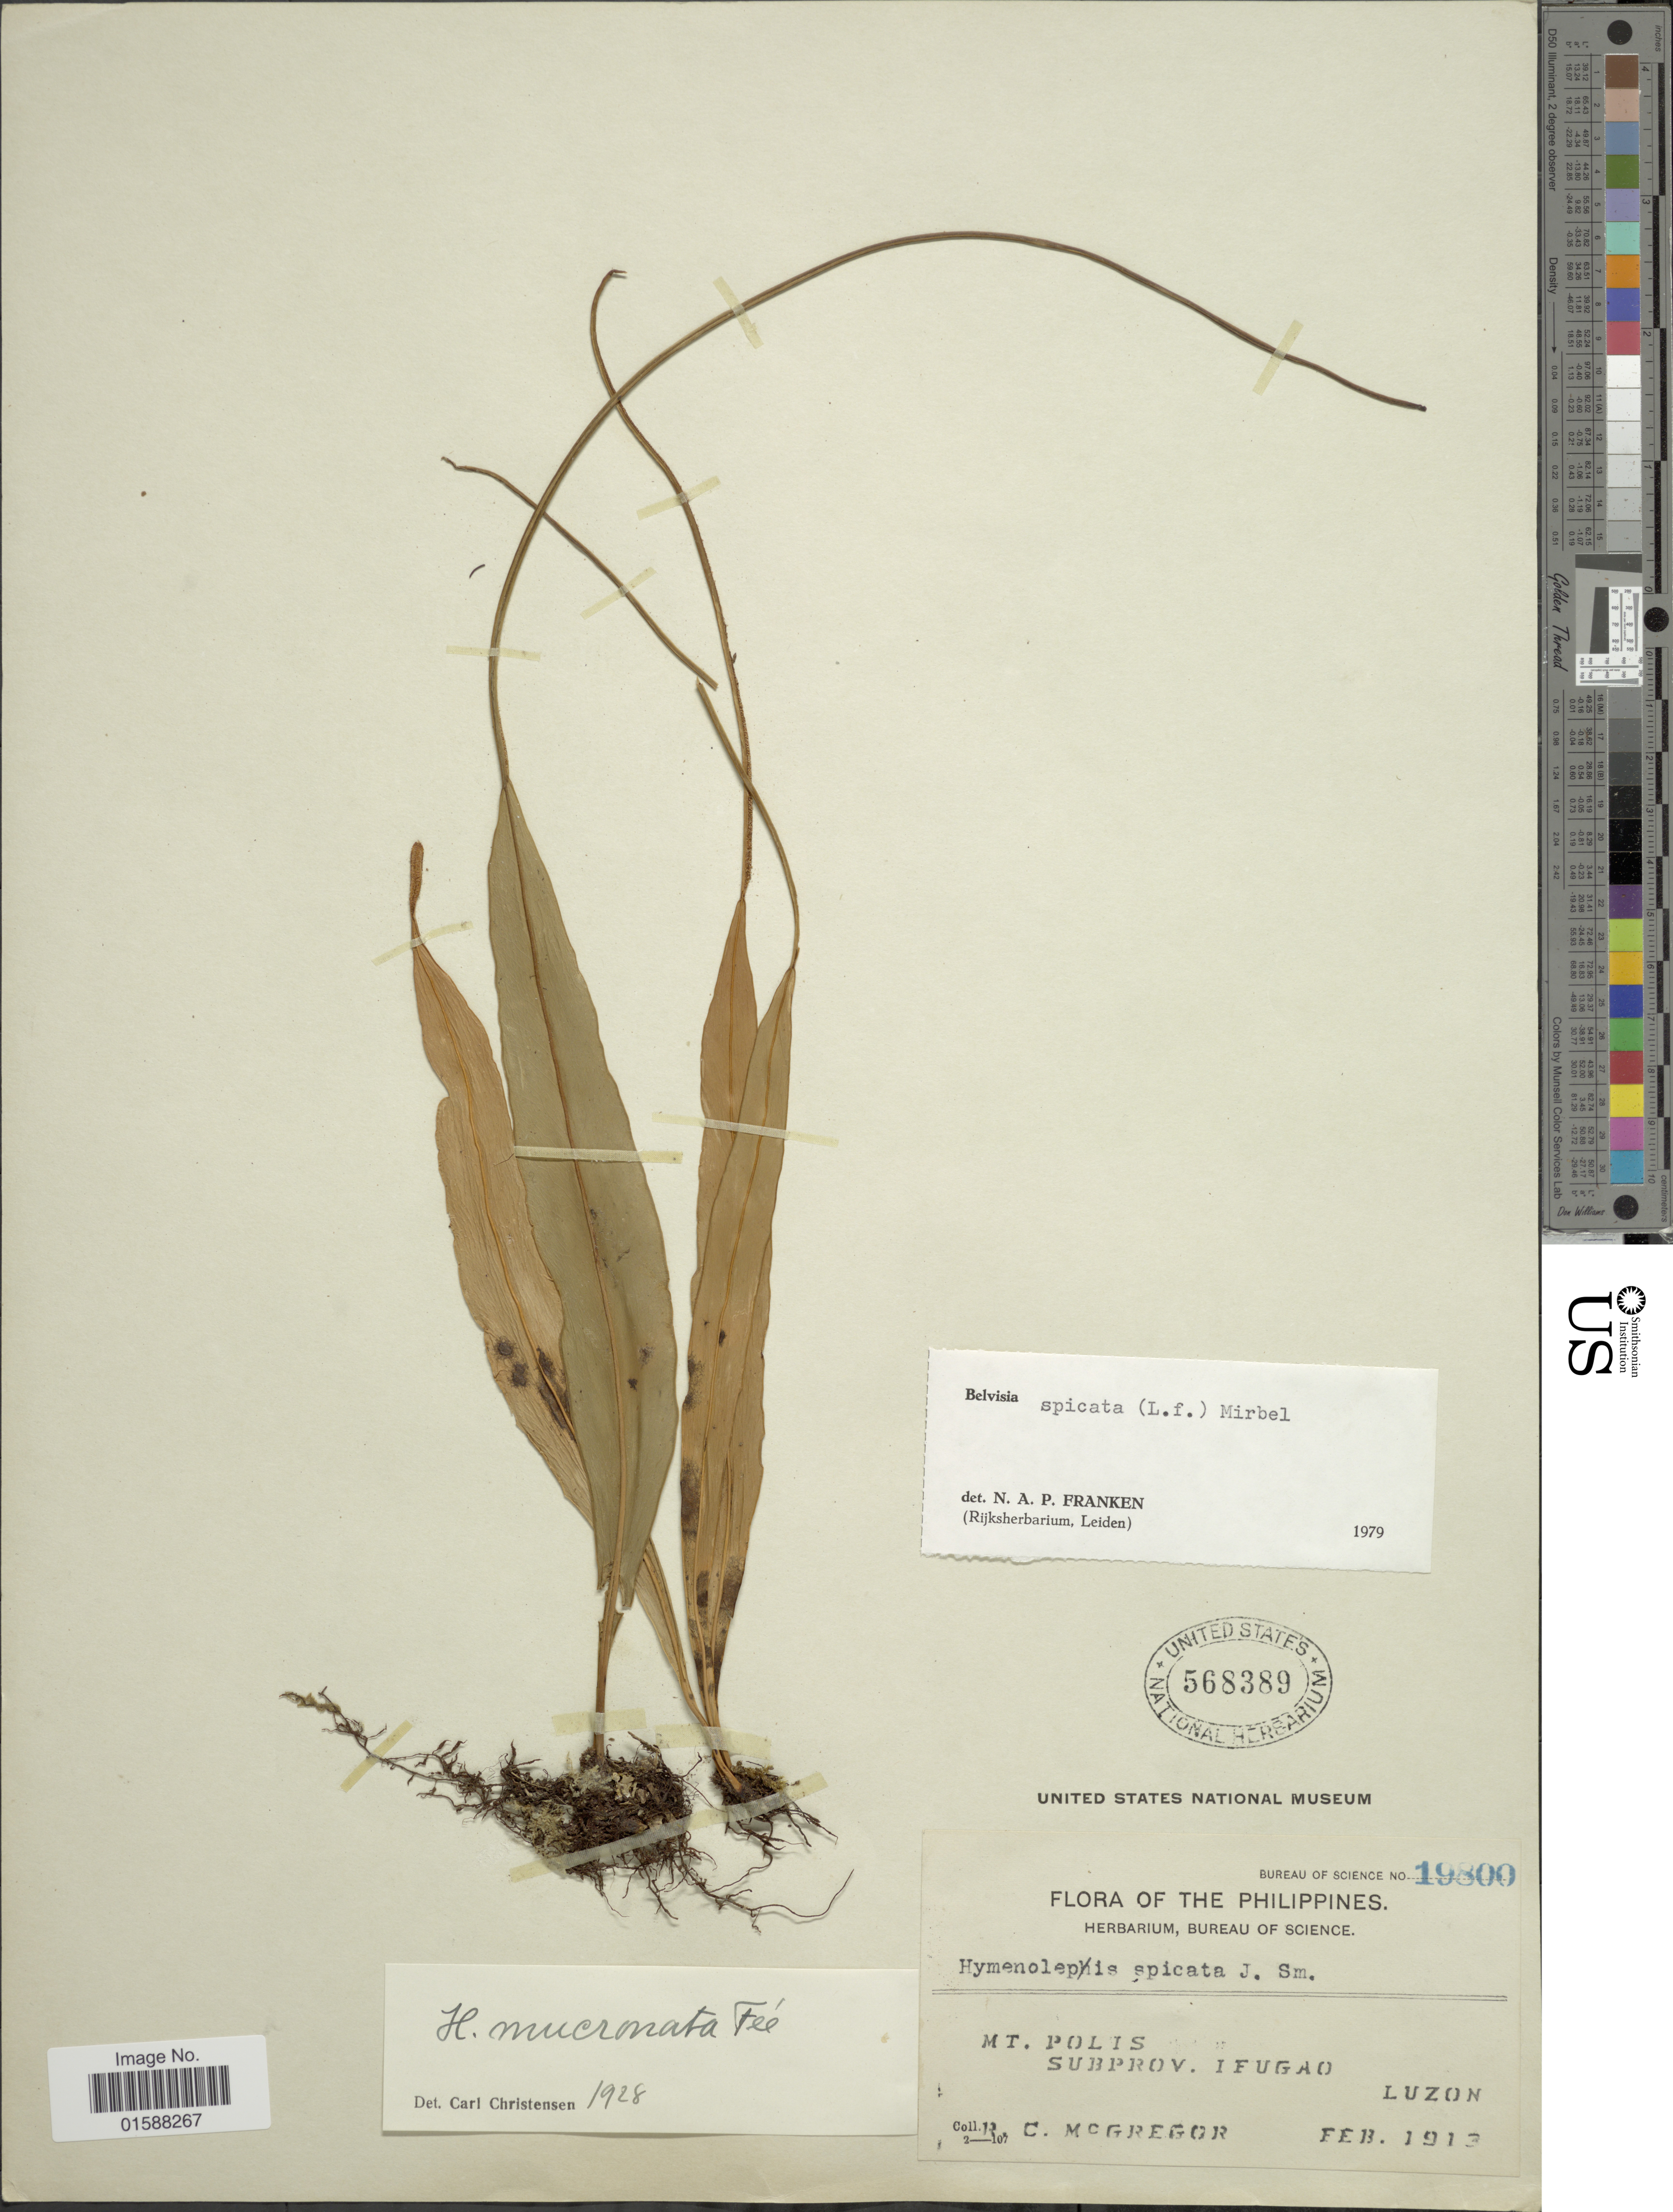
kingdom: Plantae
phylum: Tracheophyta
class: Polypodiopsida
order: Polypodiales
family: Polypodiaceae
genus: Lepisorus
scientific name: Lepisorus spicatus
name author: (L. f.) Li S. Wang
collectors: R. C. McGregor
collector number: Bureau of Science 19800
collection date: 1913-02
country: Philippines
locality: Mt. Polis. Subprov. Ifugao. Luzon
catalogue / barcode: US 568389